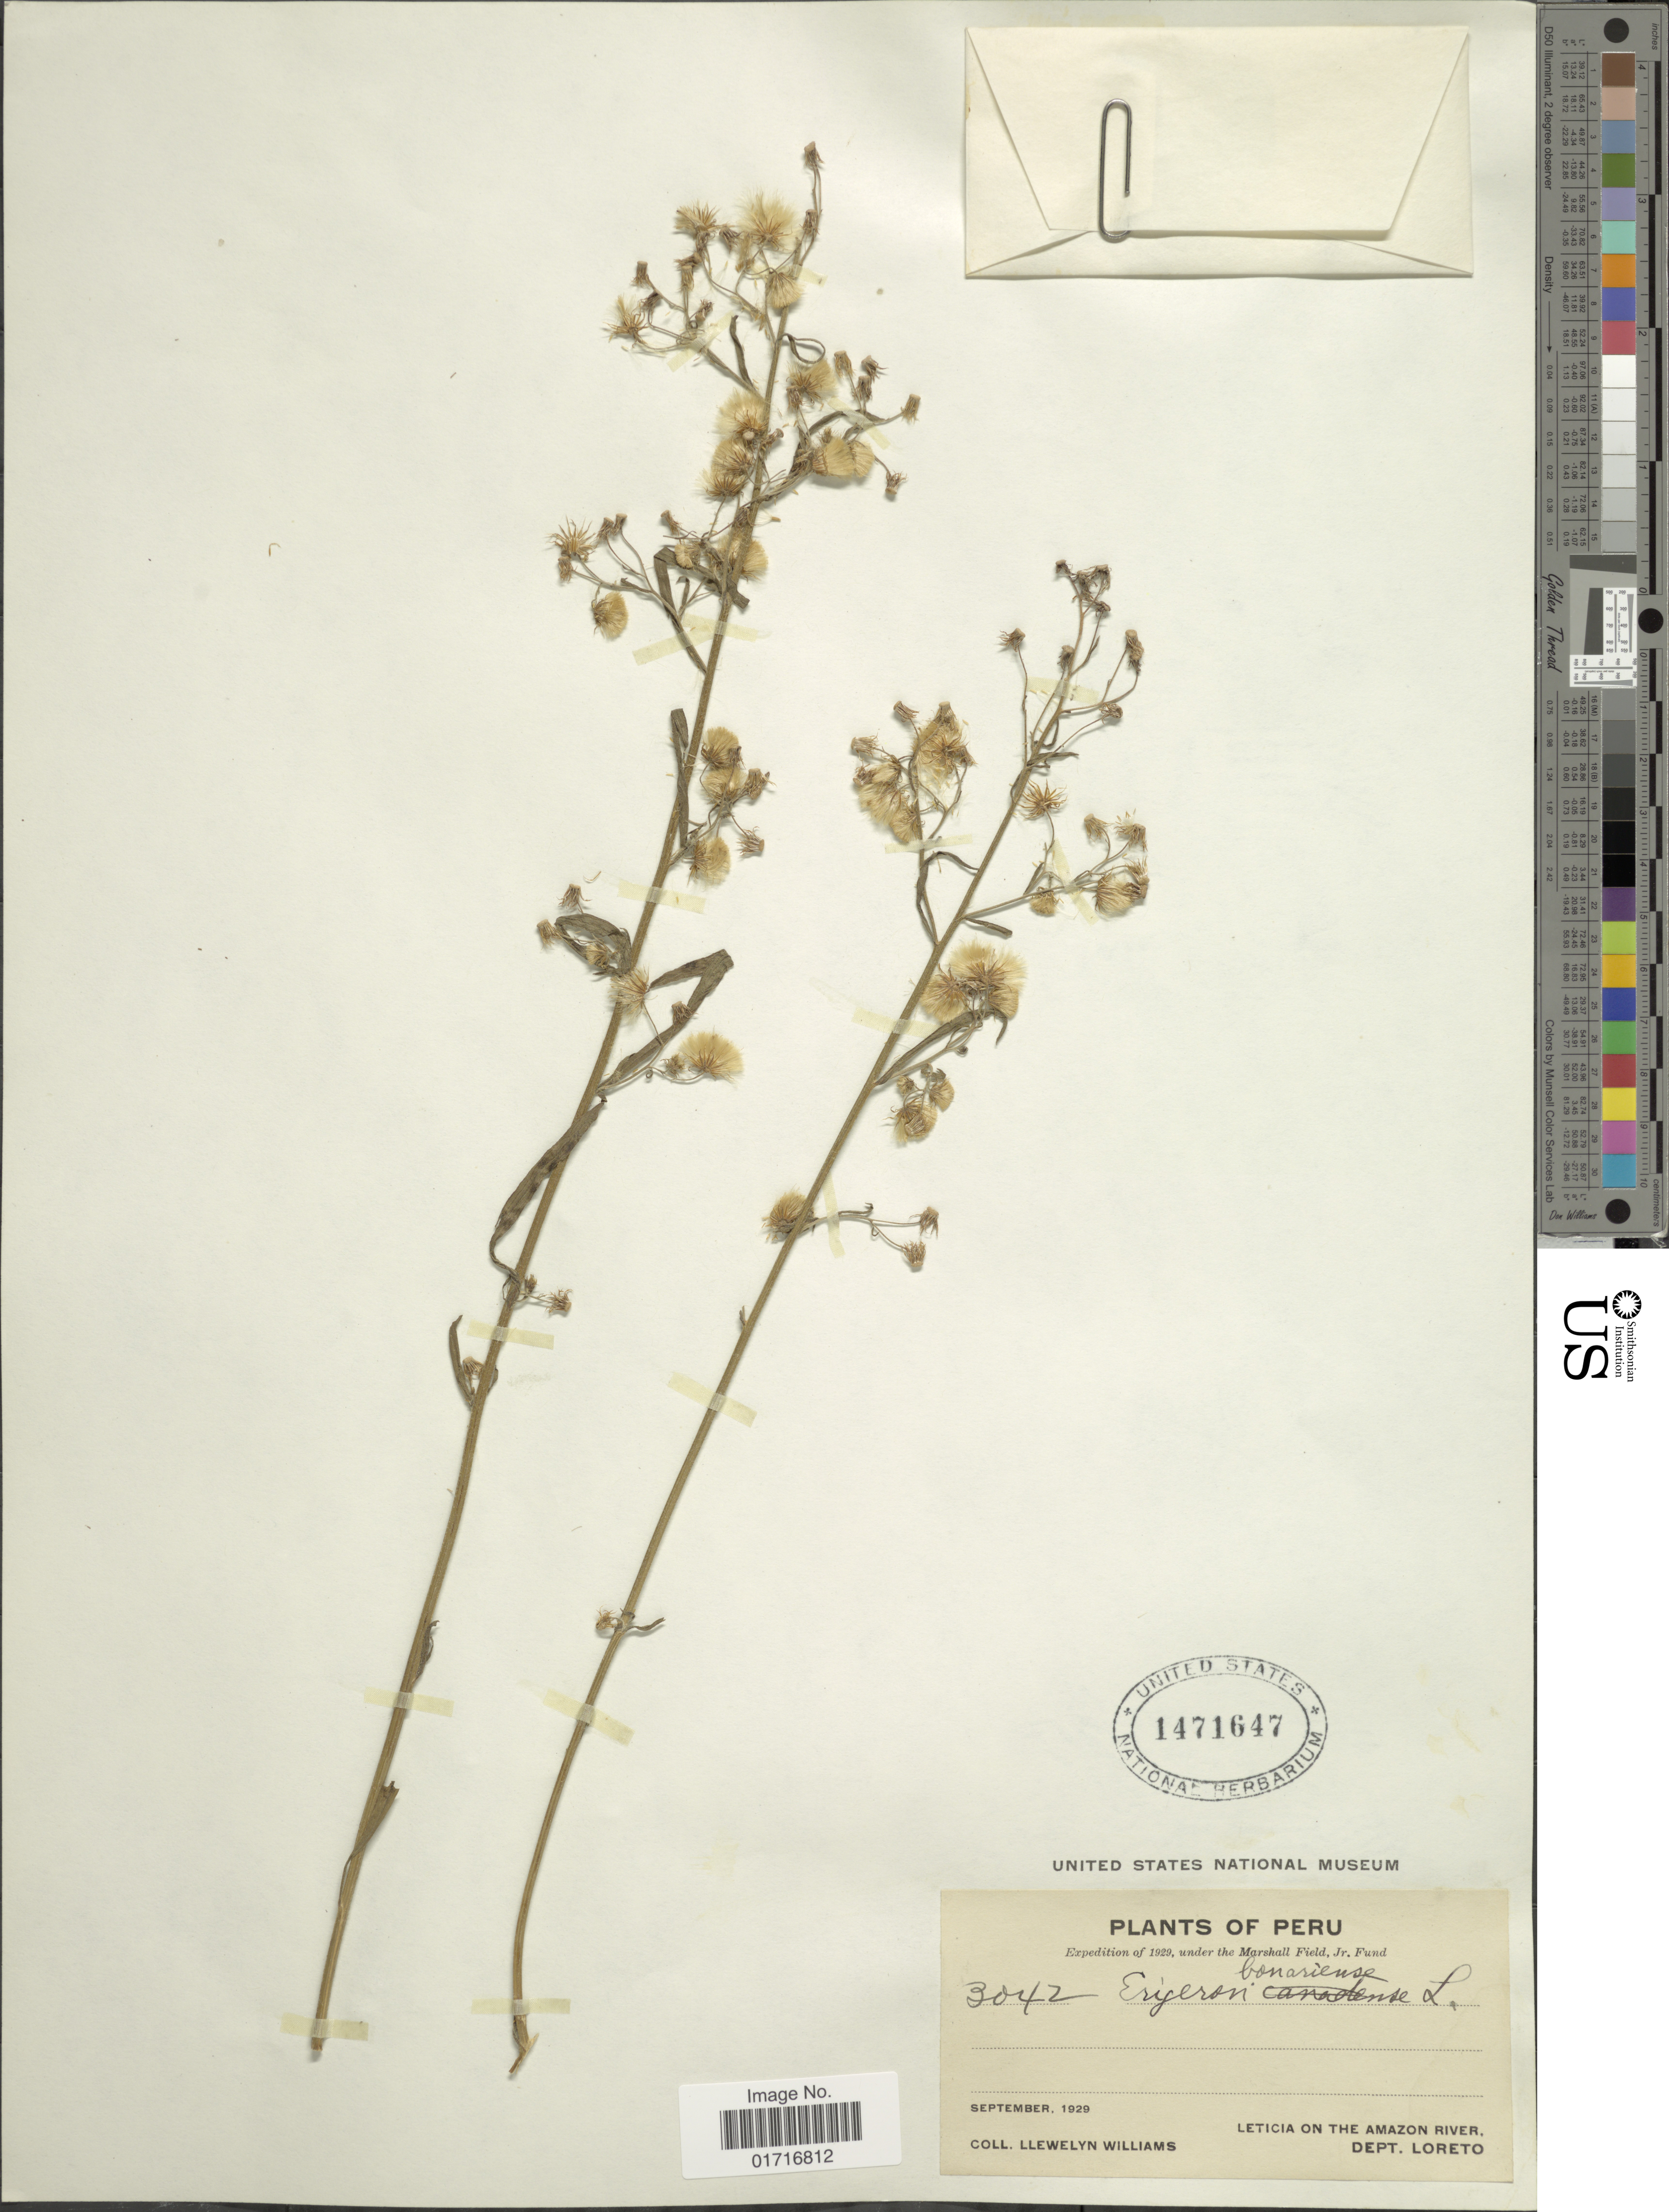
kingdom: Plantae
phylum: Tracheophyta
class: Magnoliopsida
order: Asterales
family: Asteraceae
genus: Conyza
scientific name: Conyza bonariensis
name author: (L.) Cronq.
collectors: Ll. Williams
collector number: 3042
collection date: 1929-09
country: Peru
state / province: Loreto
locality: Leticia on the Amazon River, Dept. Loreto.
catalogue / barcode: US 1471647